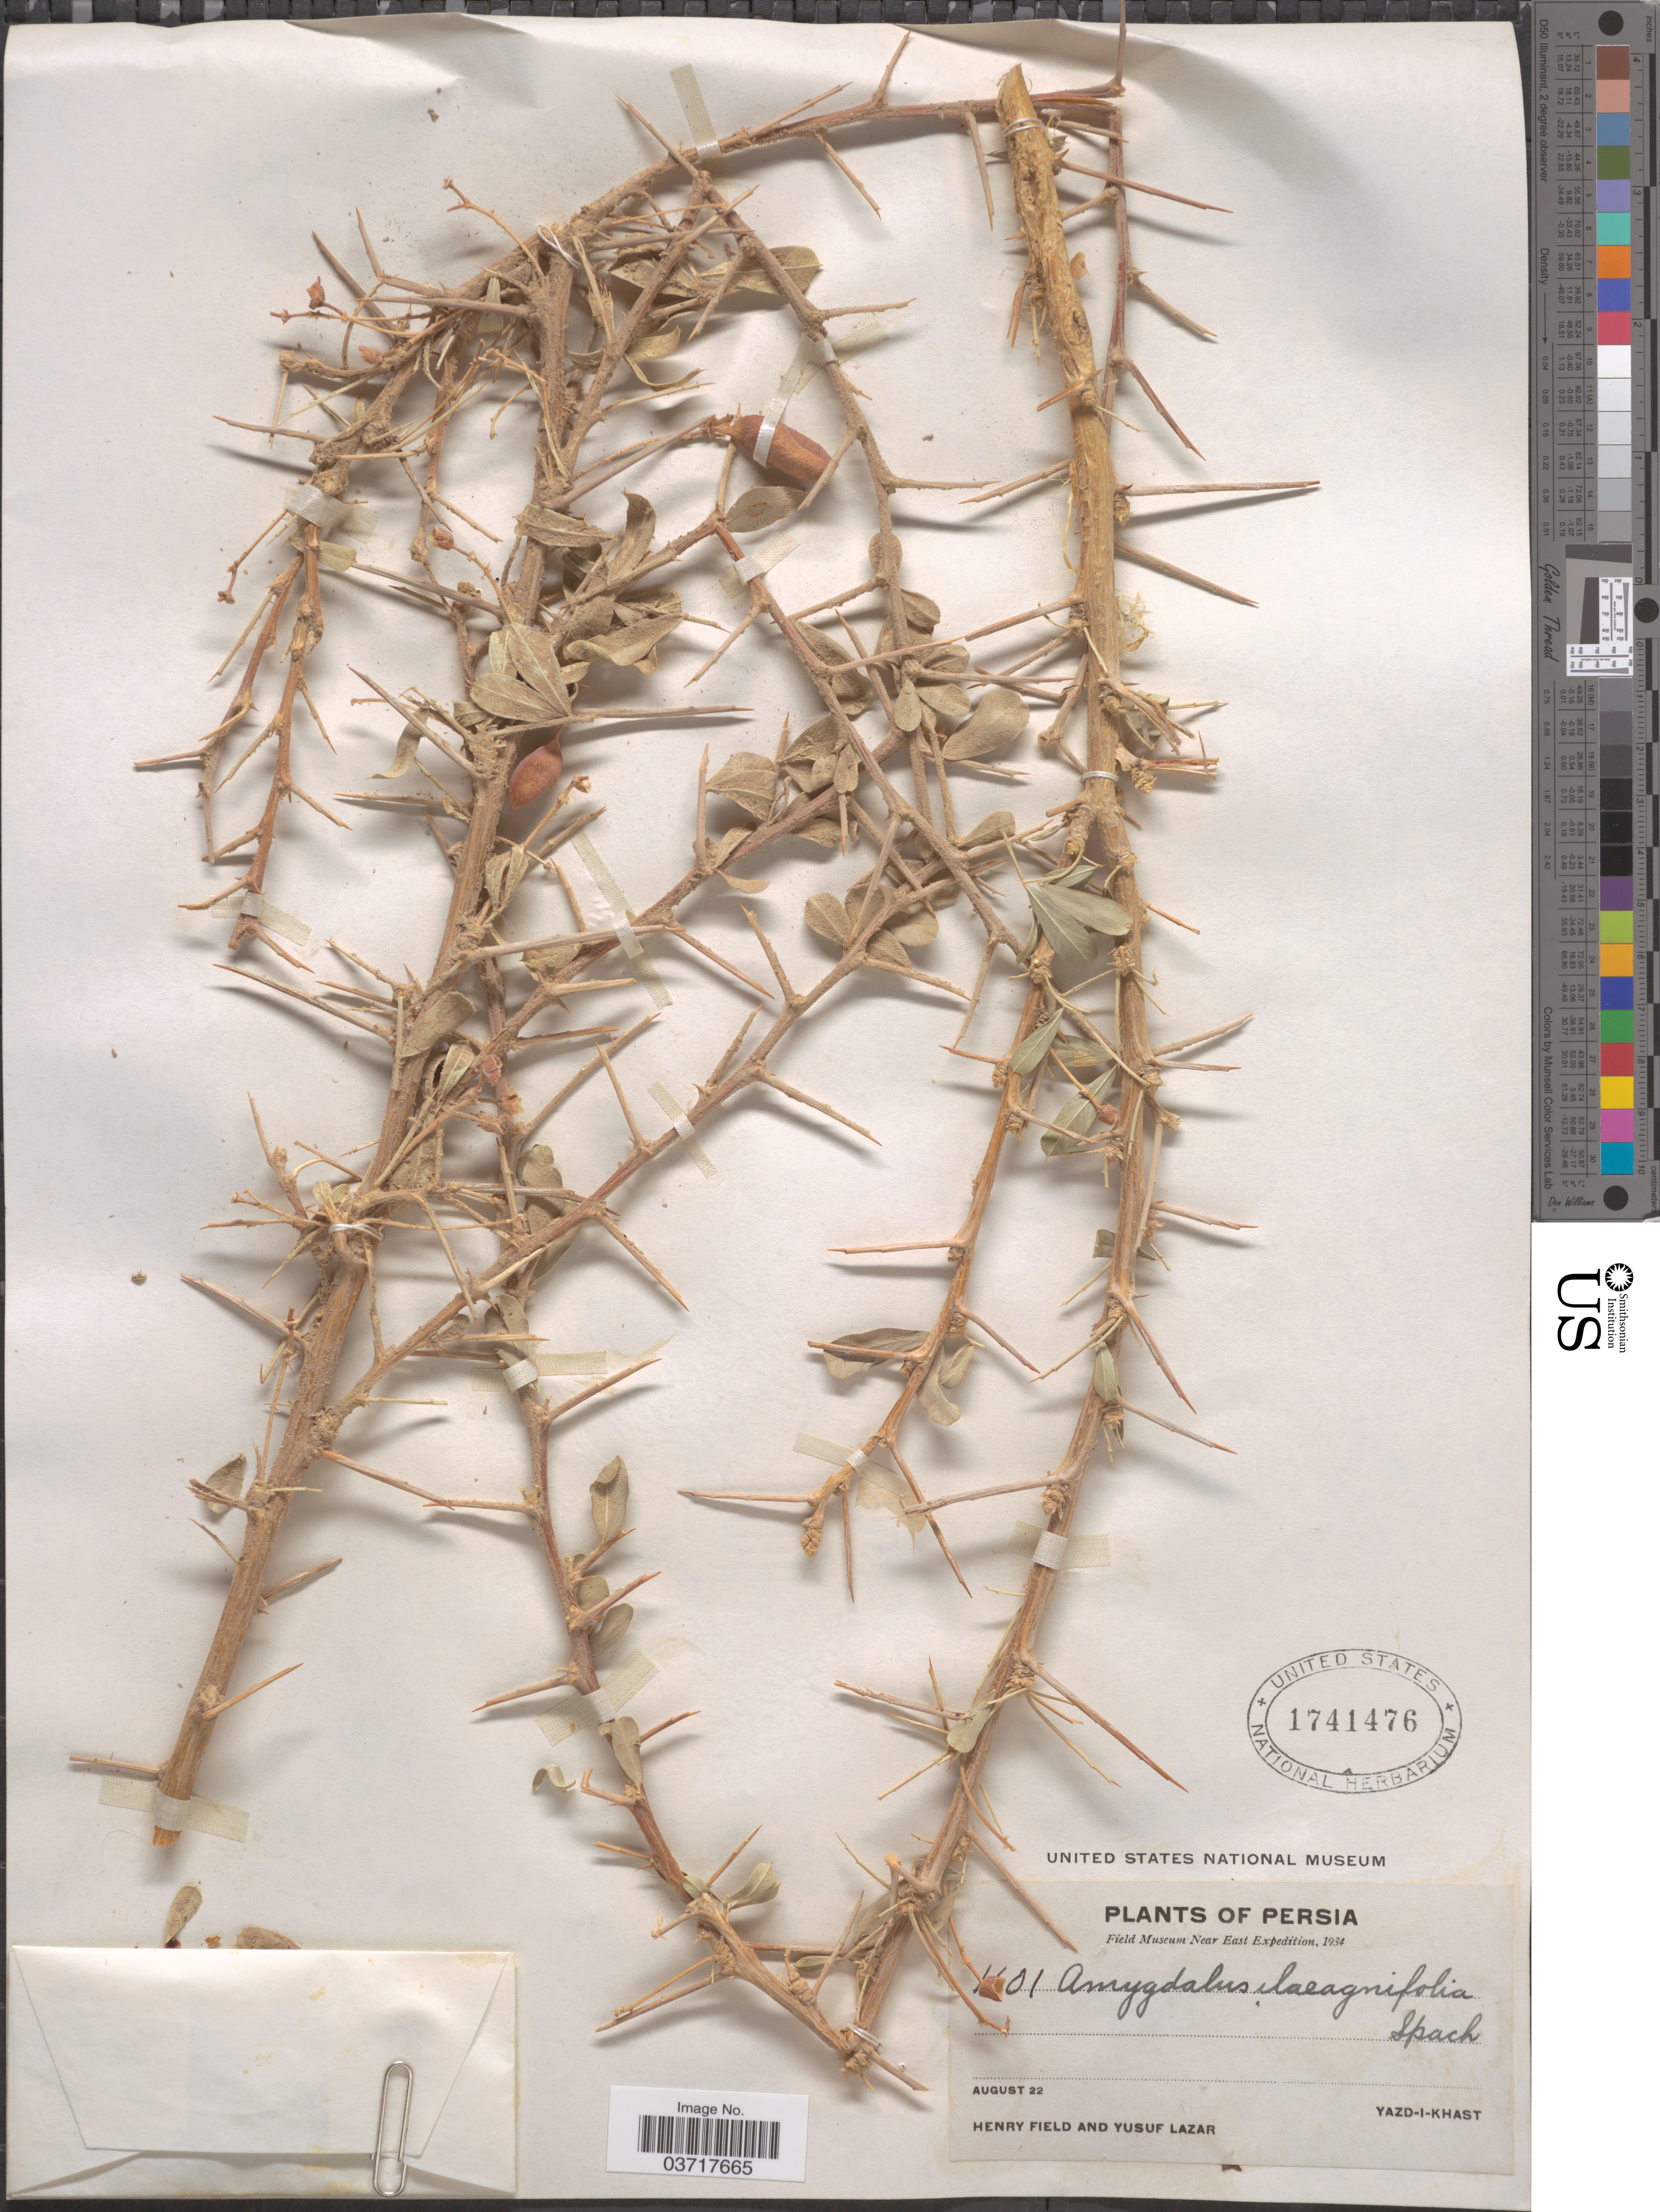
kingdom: Plantae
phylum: Tracheophyta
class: Magnoliopsida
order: Rosales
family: Rosaceae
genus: Prunus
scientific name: Prunus elaeagnifolia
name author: (Spach) Fritsch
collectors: H. Field & Y. Lazar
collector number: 1!01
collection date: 1934-08-22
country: Iraq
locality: Persia. Yazd-i-Khast.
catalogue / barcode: US 1741476